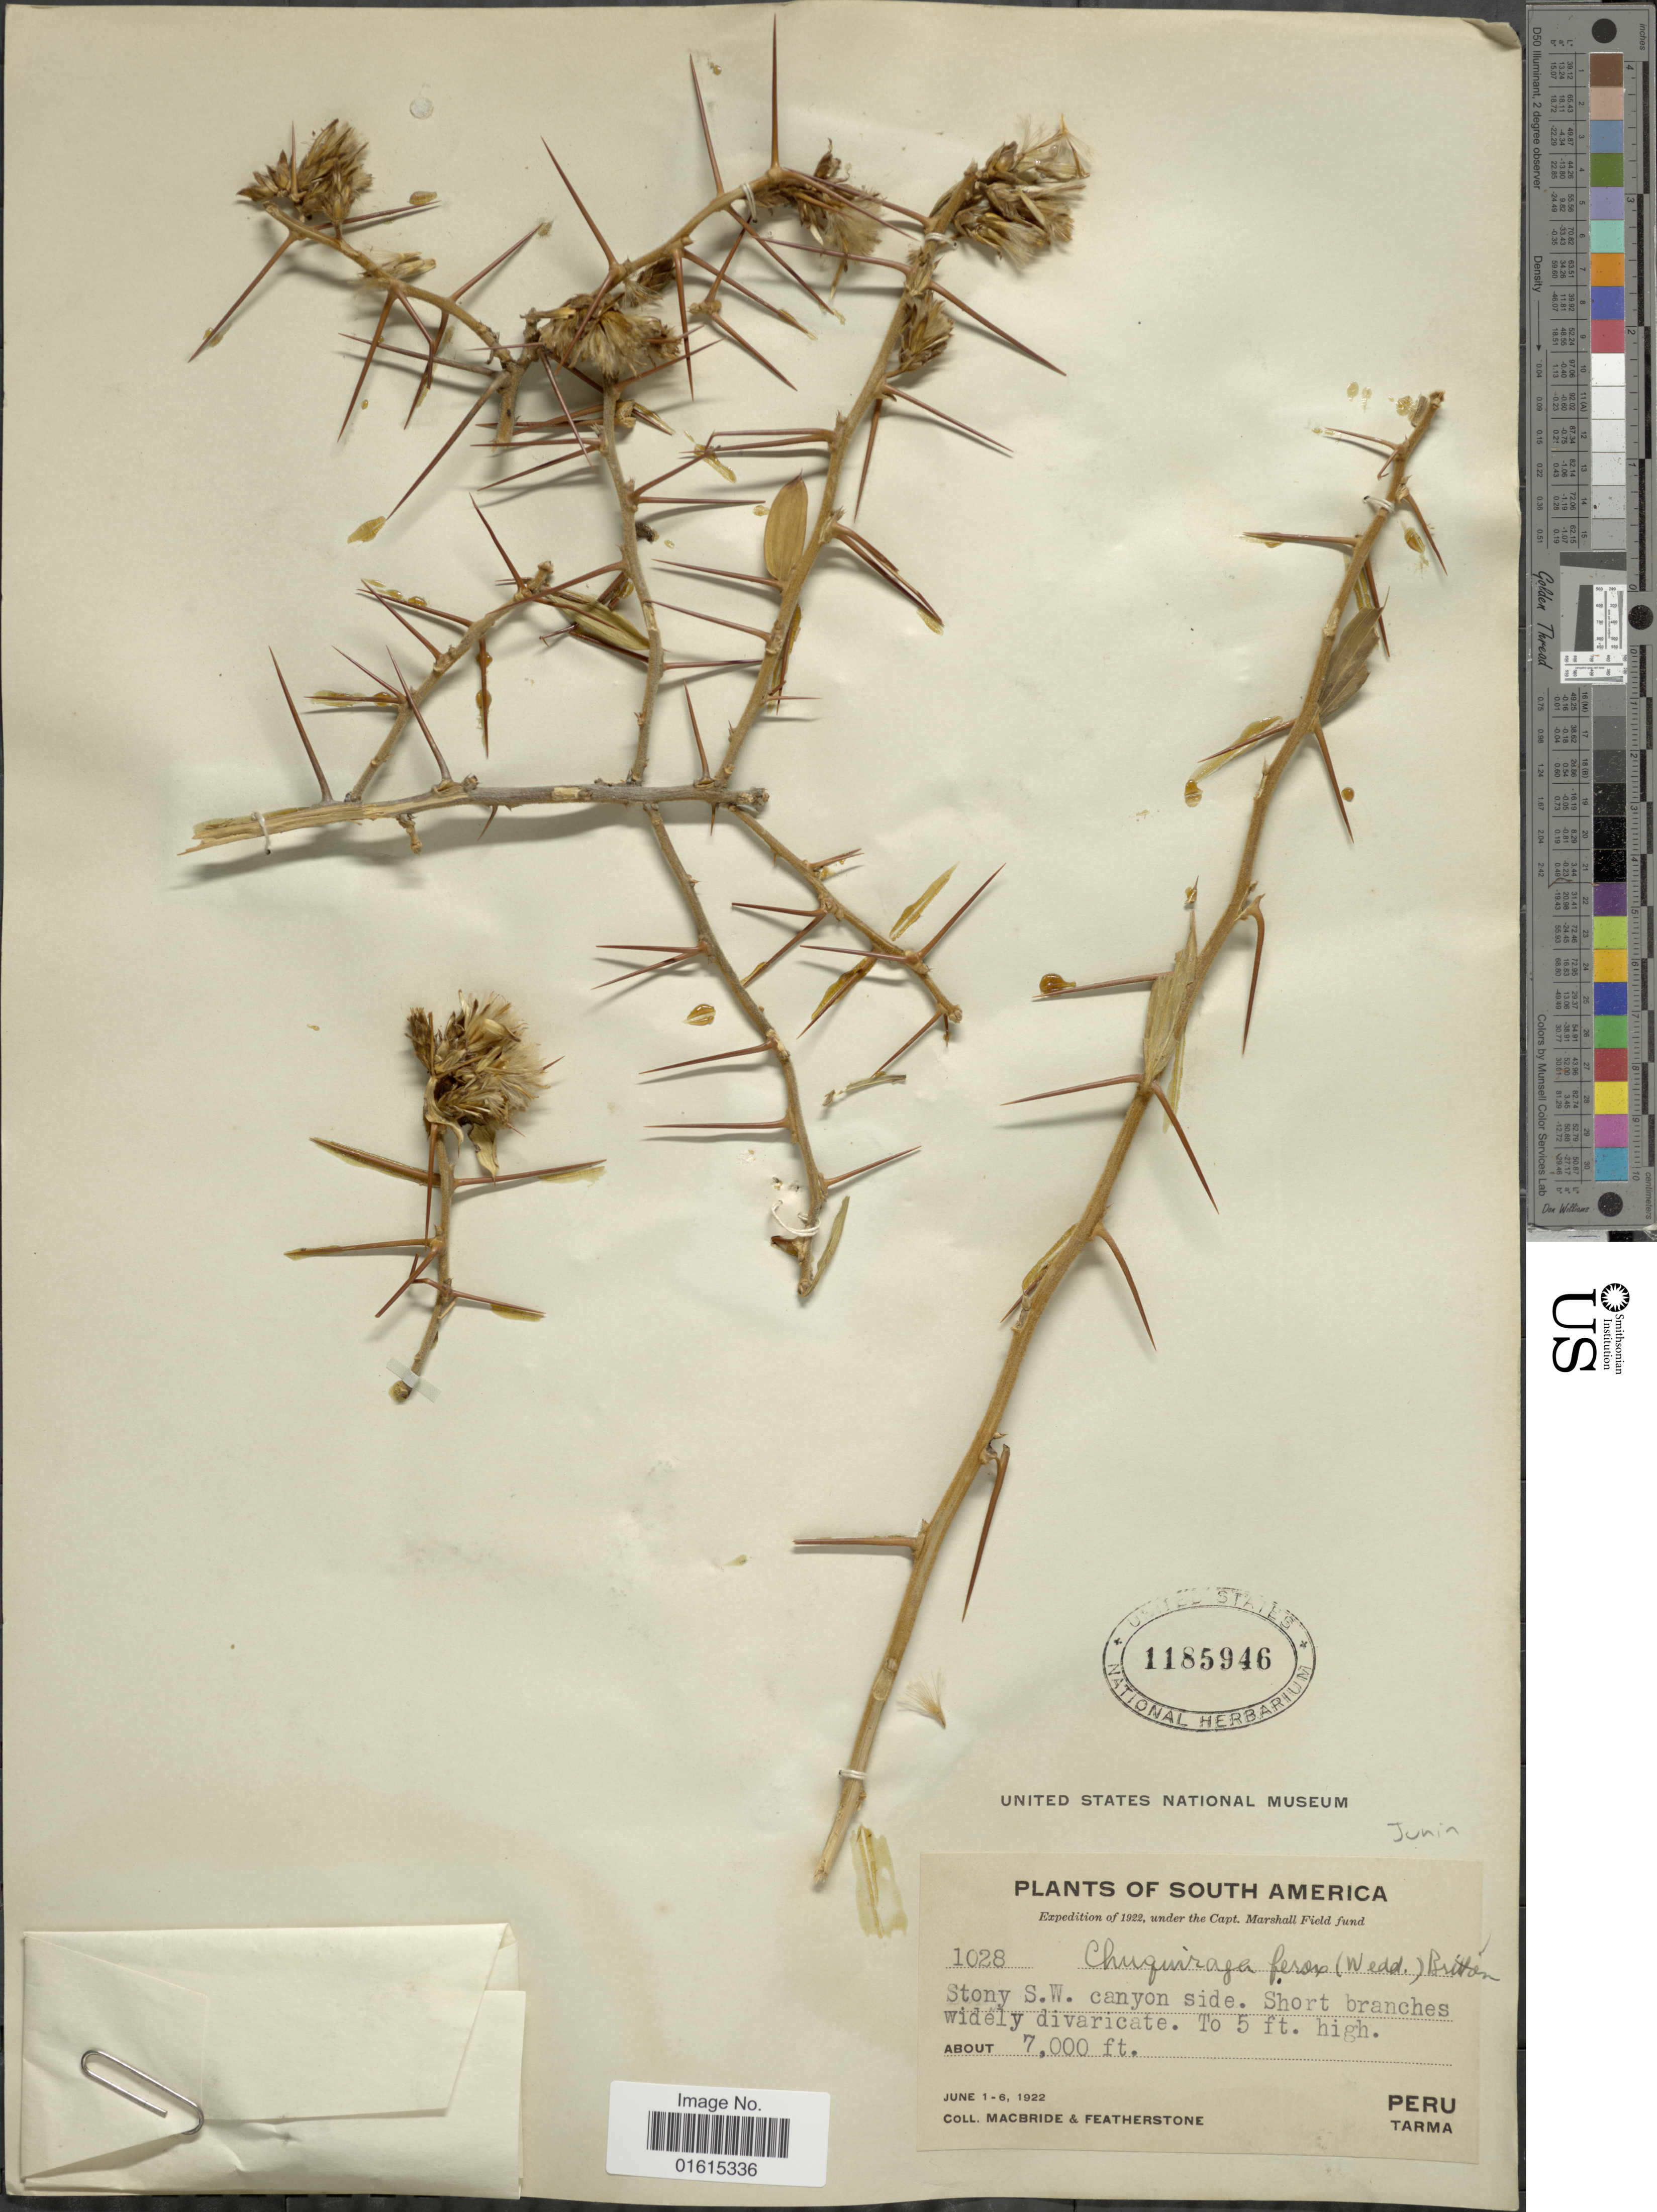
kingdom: Plantae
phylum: Tracheophyta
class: Magnoliopsida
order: Asterales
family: Asteraceae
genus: Dasyphyllum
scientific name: Dasyphyllum ferox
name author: (Wedd.) Cabrera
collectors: Macbride, -- & -. Featherstone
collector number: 1028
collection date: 1922-06-01/1922-06-06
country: Peru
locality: South America, Stony S. W. canyon side, Peru, Tarma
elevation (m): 2134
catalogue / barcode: US 1185946